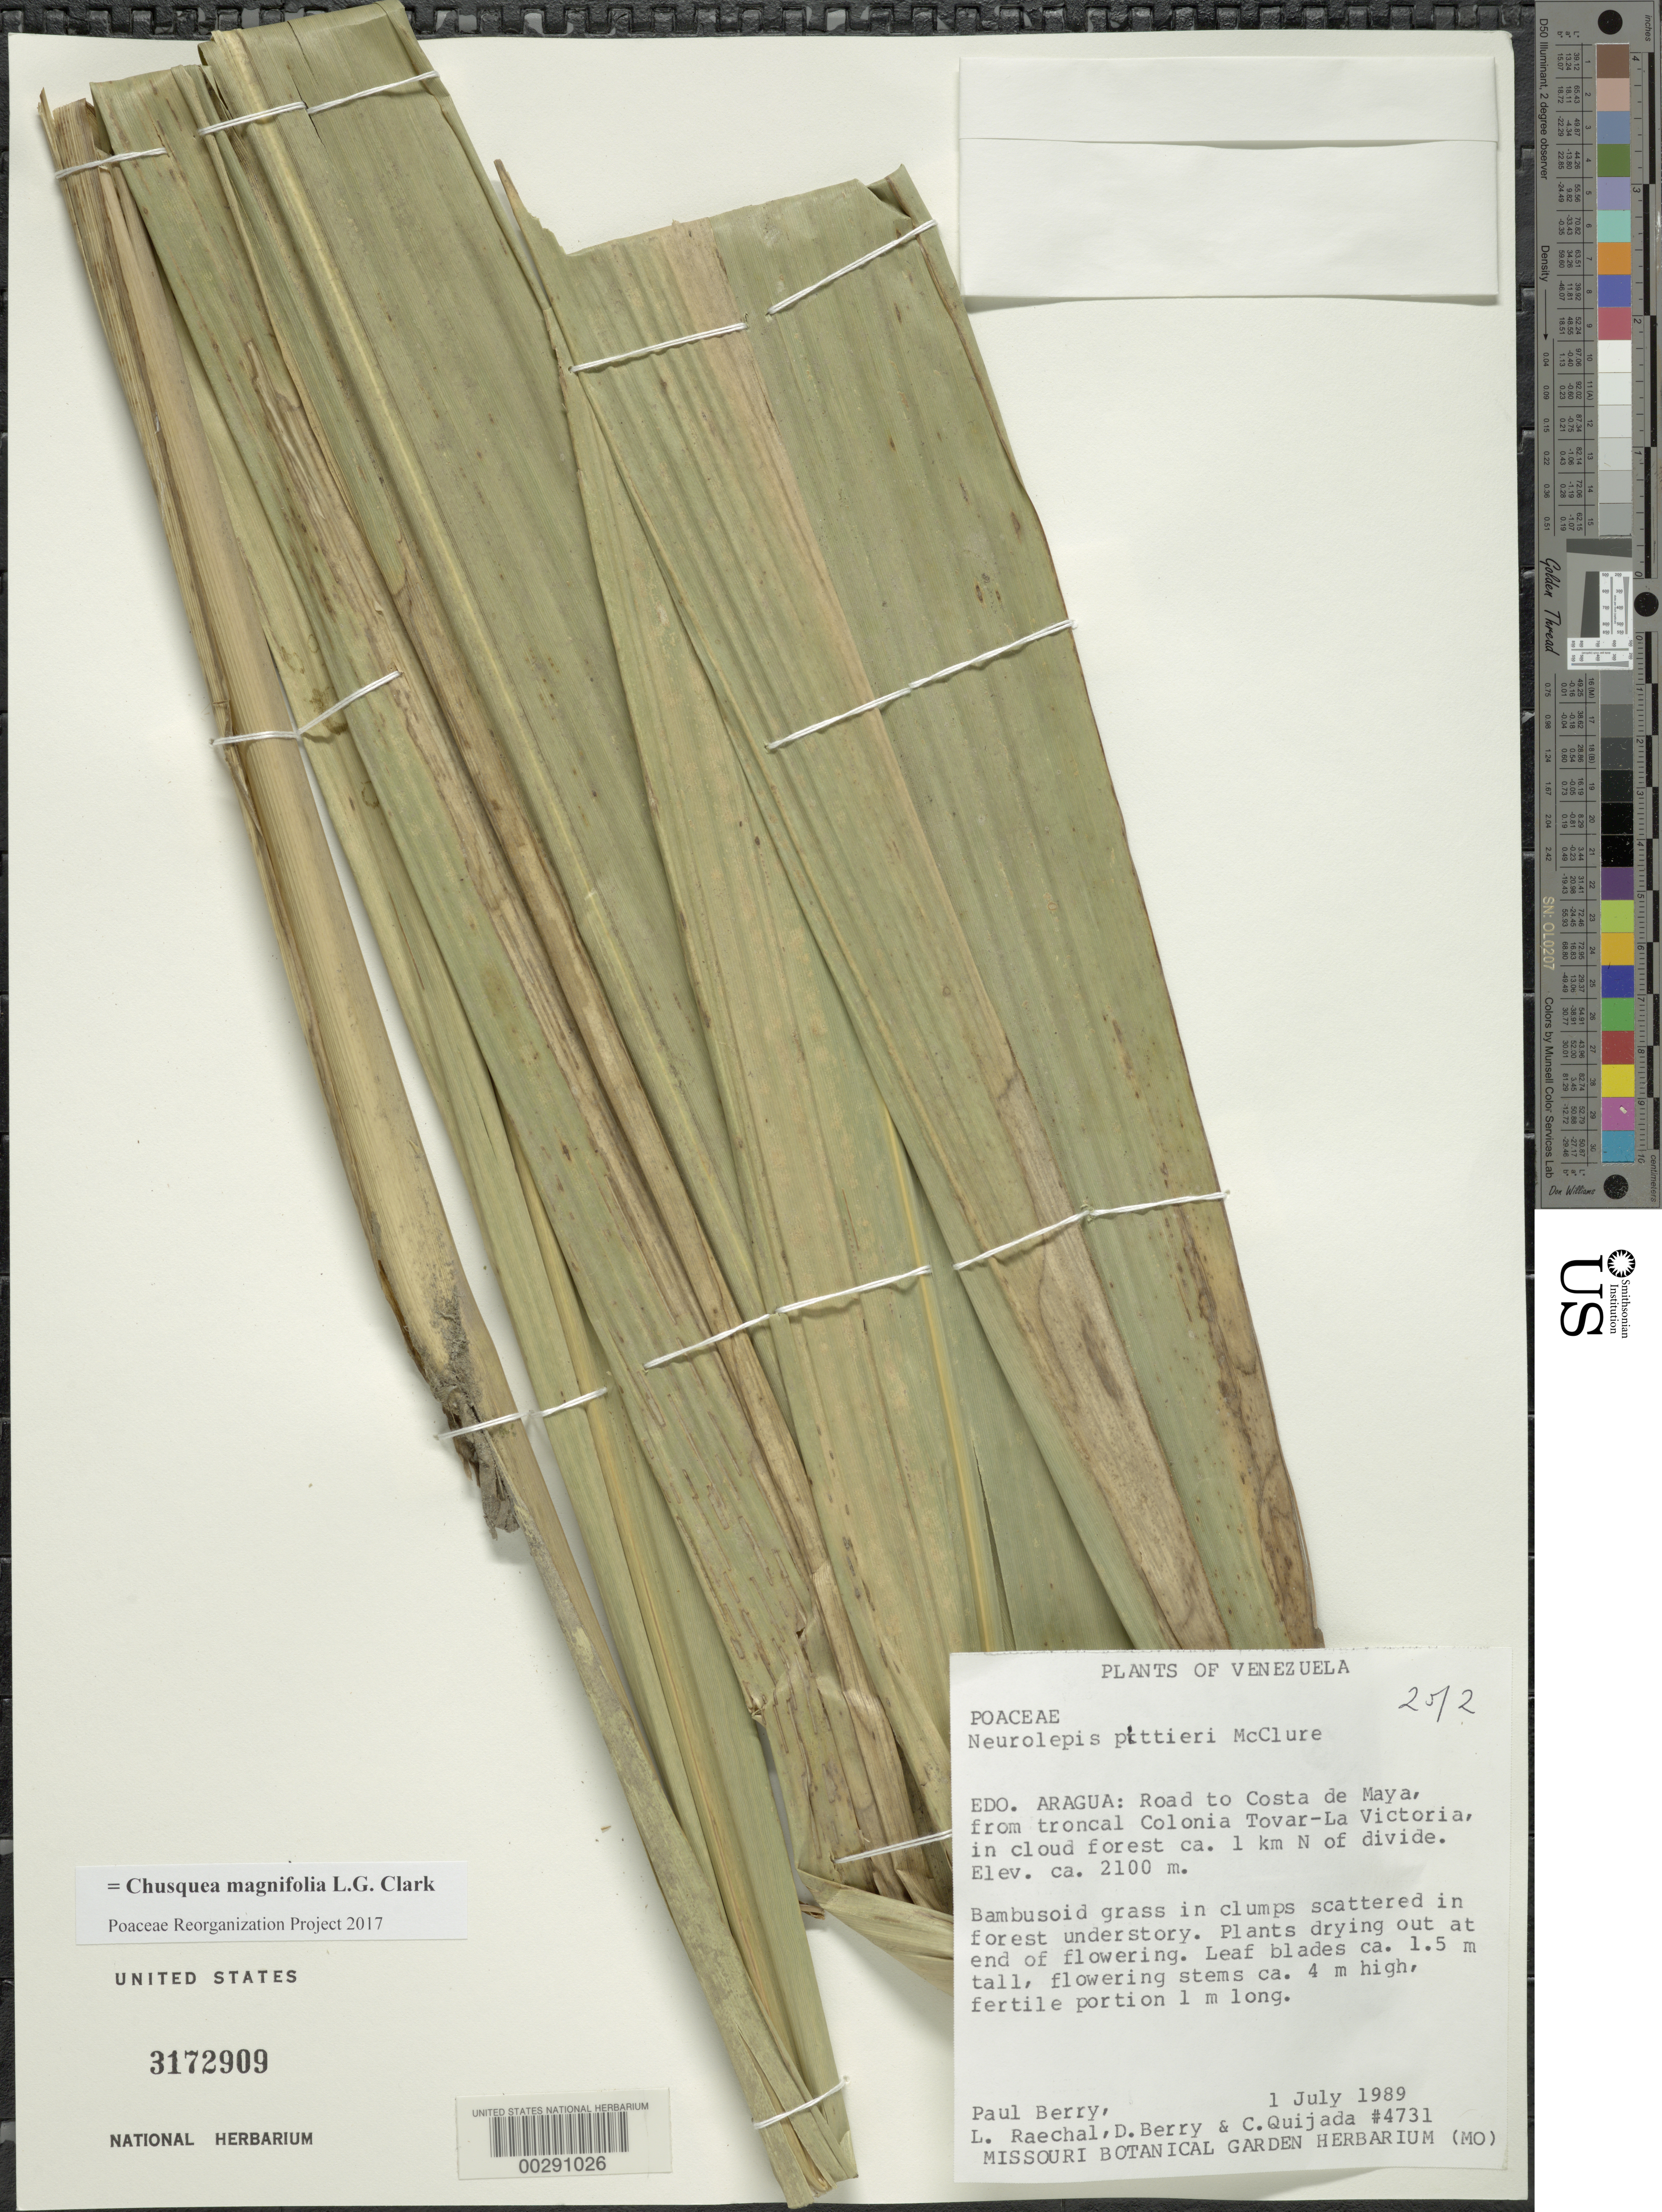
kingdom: Plantae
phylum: Tracheophyta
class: Liliopsida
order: Poales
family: Poaceae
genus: Chusquea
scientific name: Chusquea magnifolia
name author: L.G. Clark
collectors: P. E. Berry, L. Raechal, D. Berry & C. Quijada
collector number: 4731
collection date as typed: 01 Jul 1989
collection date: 1989-07-01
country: Venezuela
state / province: Aragua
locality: Road to costa de maya, from troncal colonia tovar-la victoria, ca 1 km n of divide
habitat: Cloud forest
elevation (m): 2100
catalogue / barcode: US 3172909